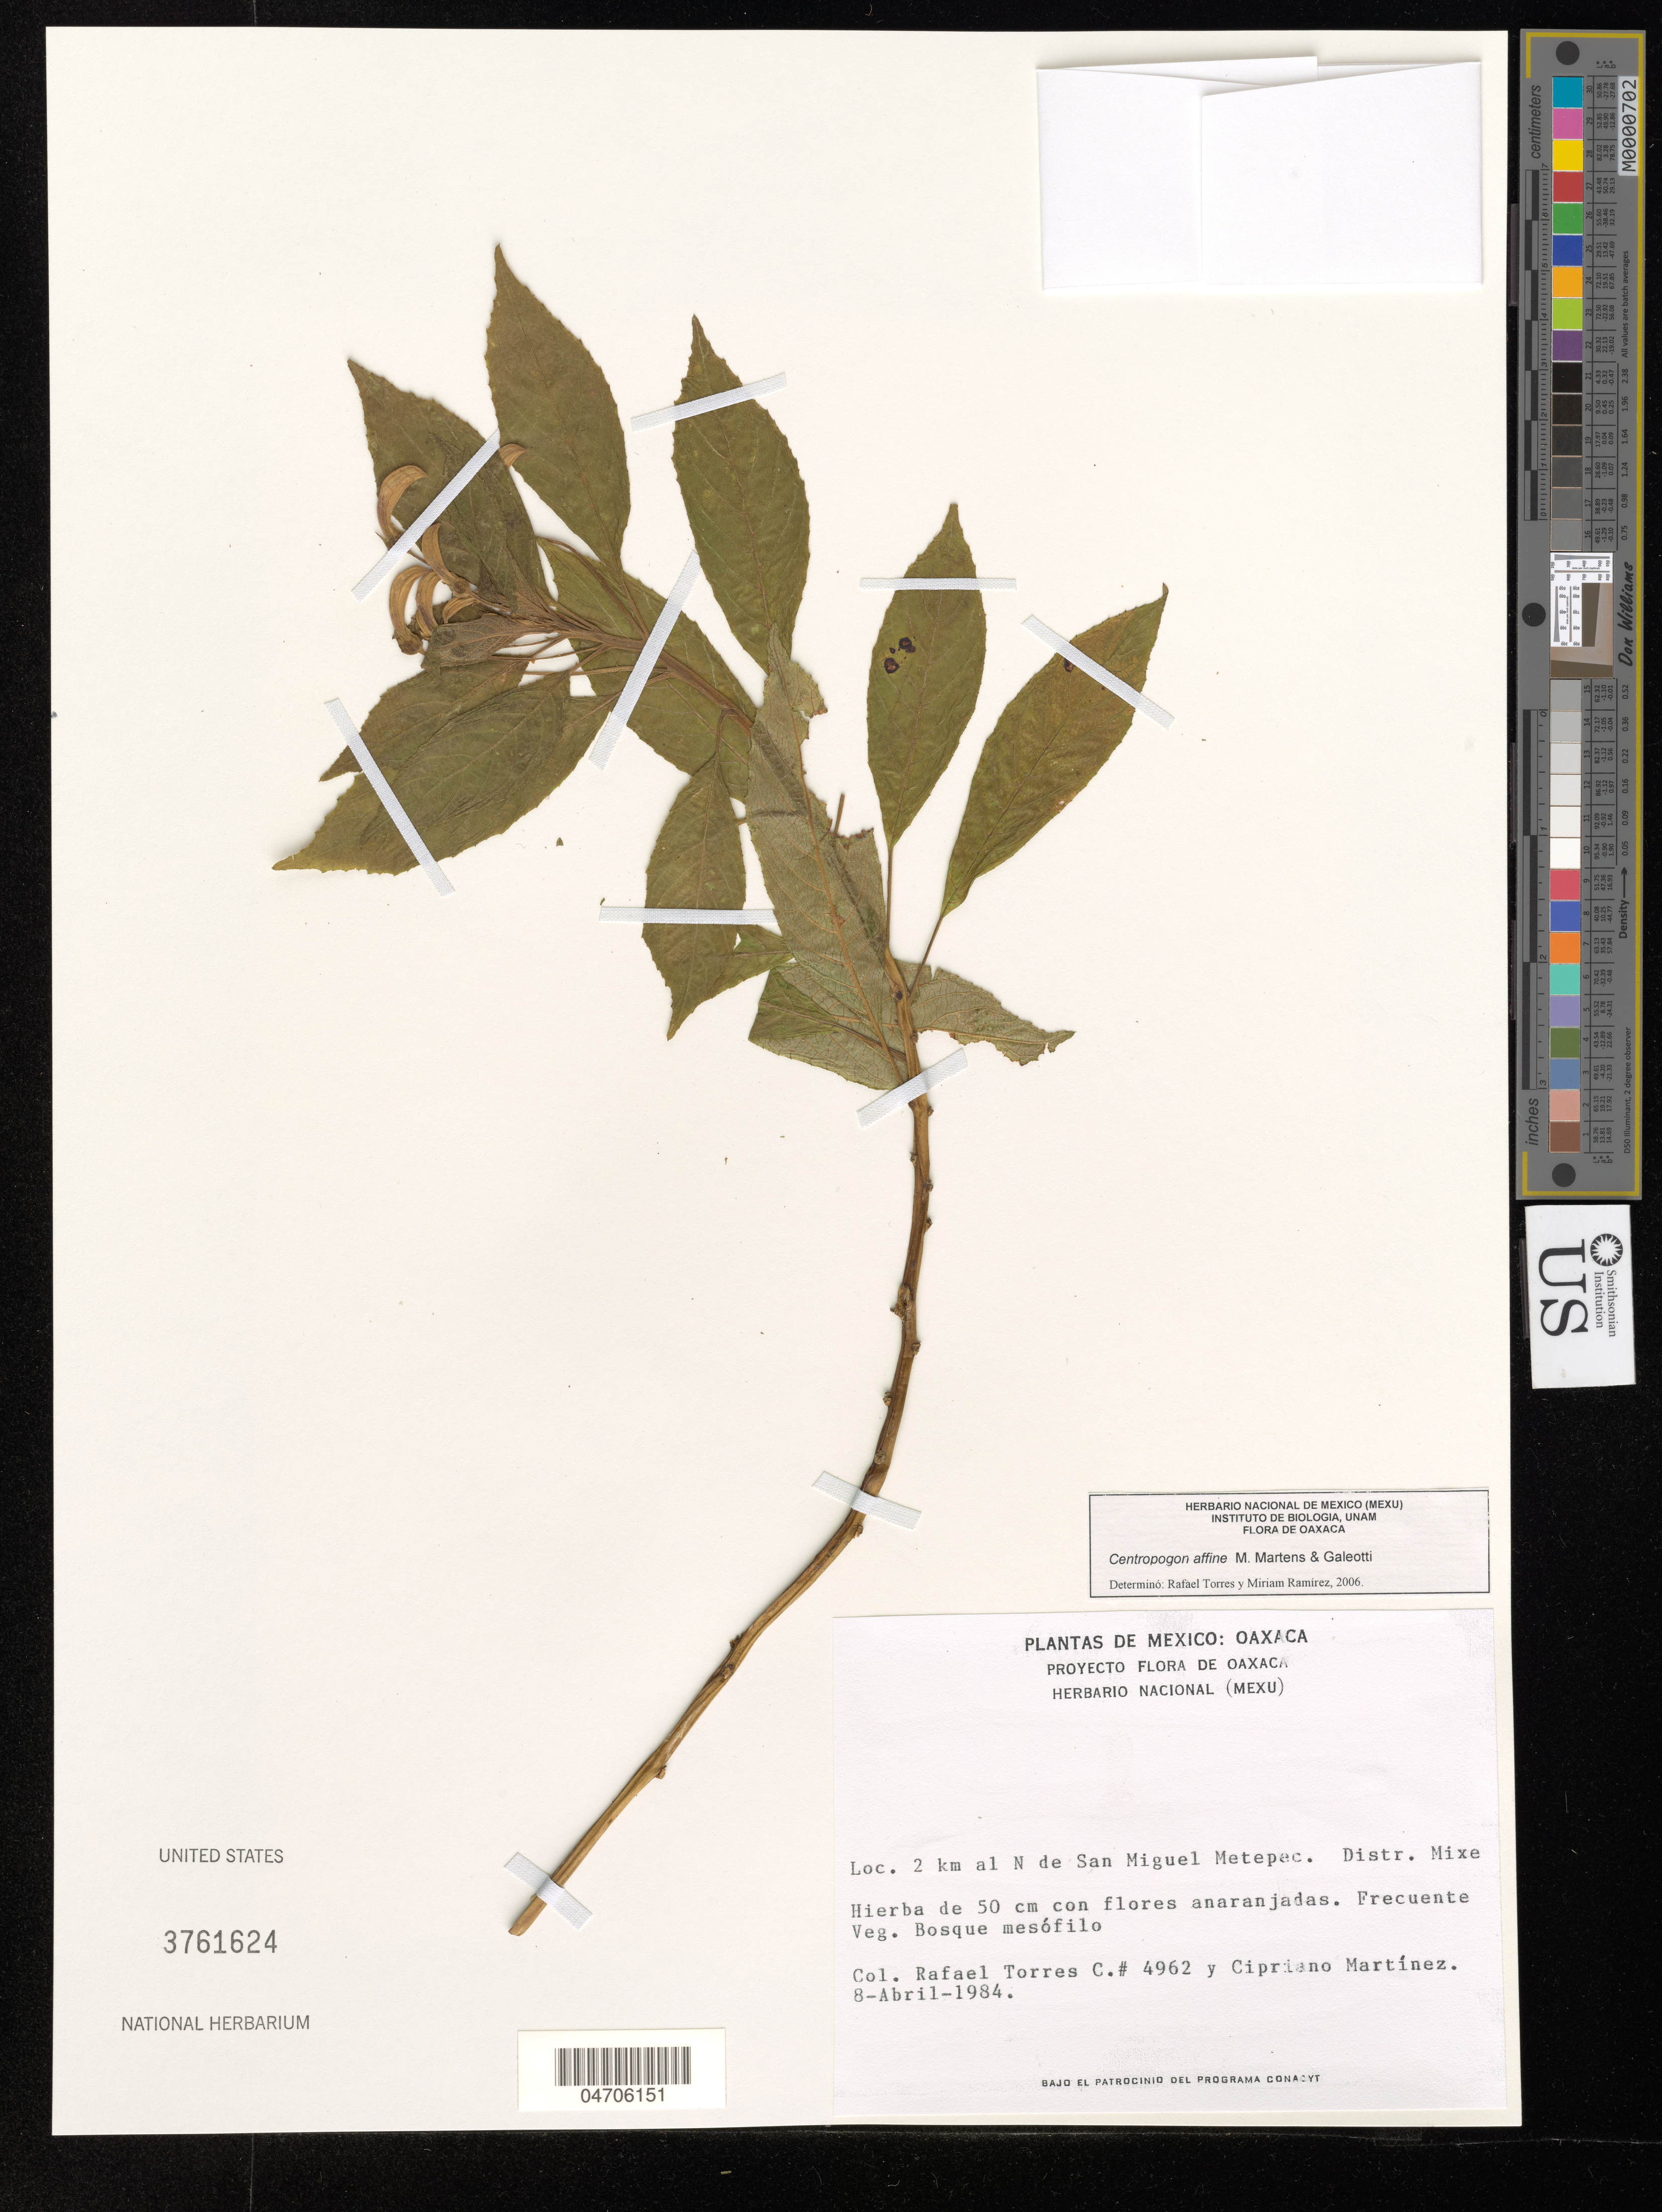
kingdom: Plantae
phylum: Tracheophyta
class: Magnoliopsida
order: Asterales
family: Campanulaceae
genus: Centropogon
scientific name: Centropogon affinis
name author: M. Martens & Galeotti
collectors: R. Torres C. & C. Martínez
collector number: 4962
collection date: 1984-04-08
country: Mexico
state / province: Oaxaca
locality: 2 km al N de San Miguel Metepec. Distr. Mixe.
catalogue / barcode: US 3761624